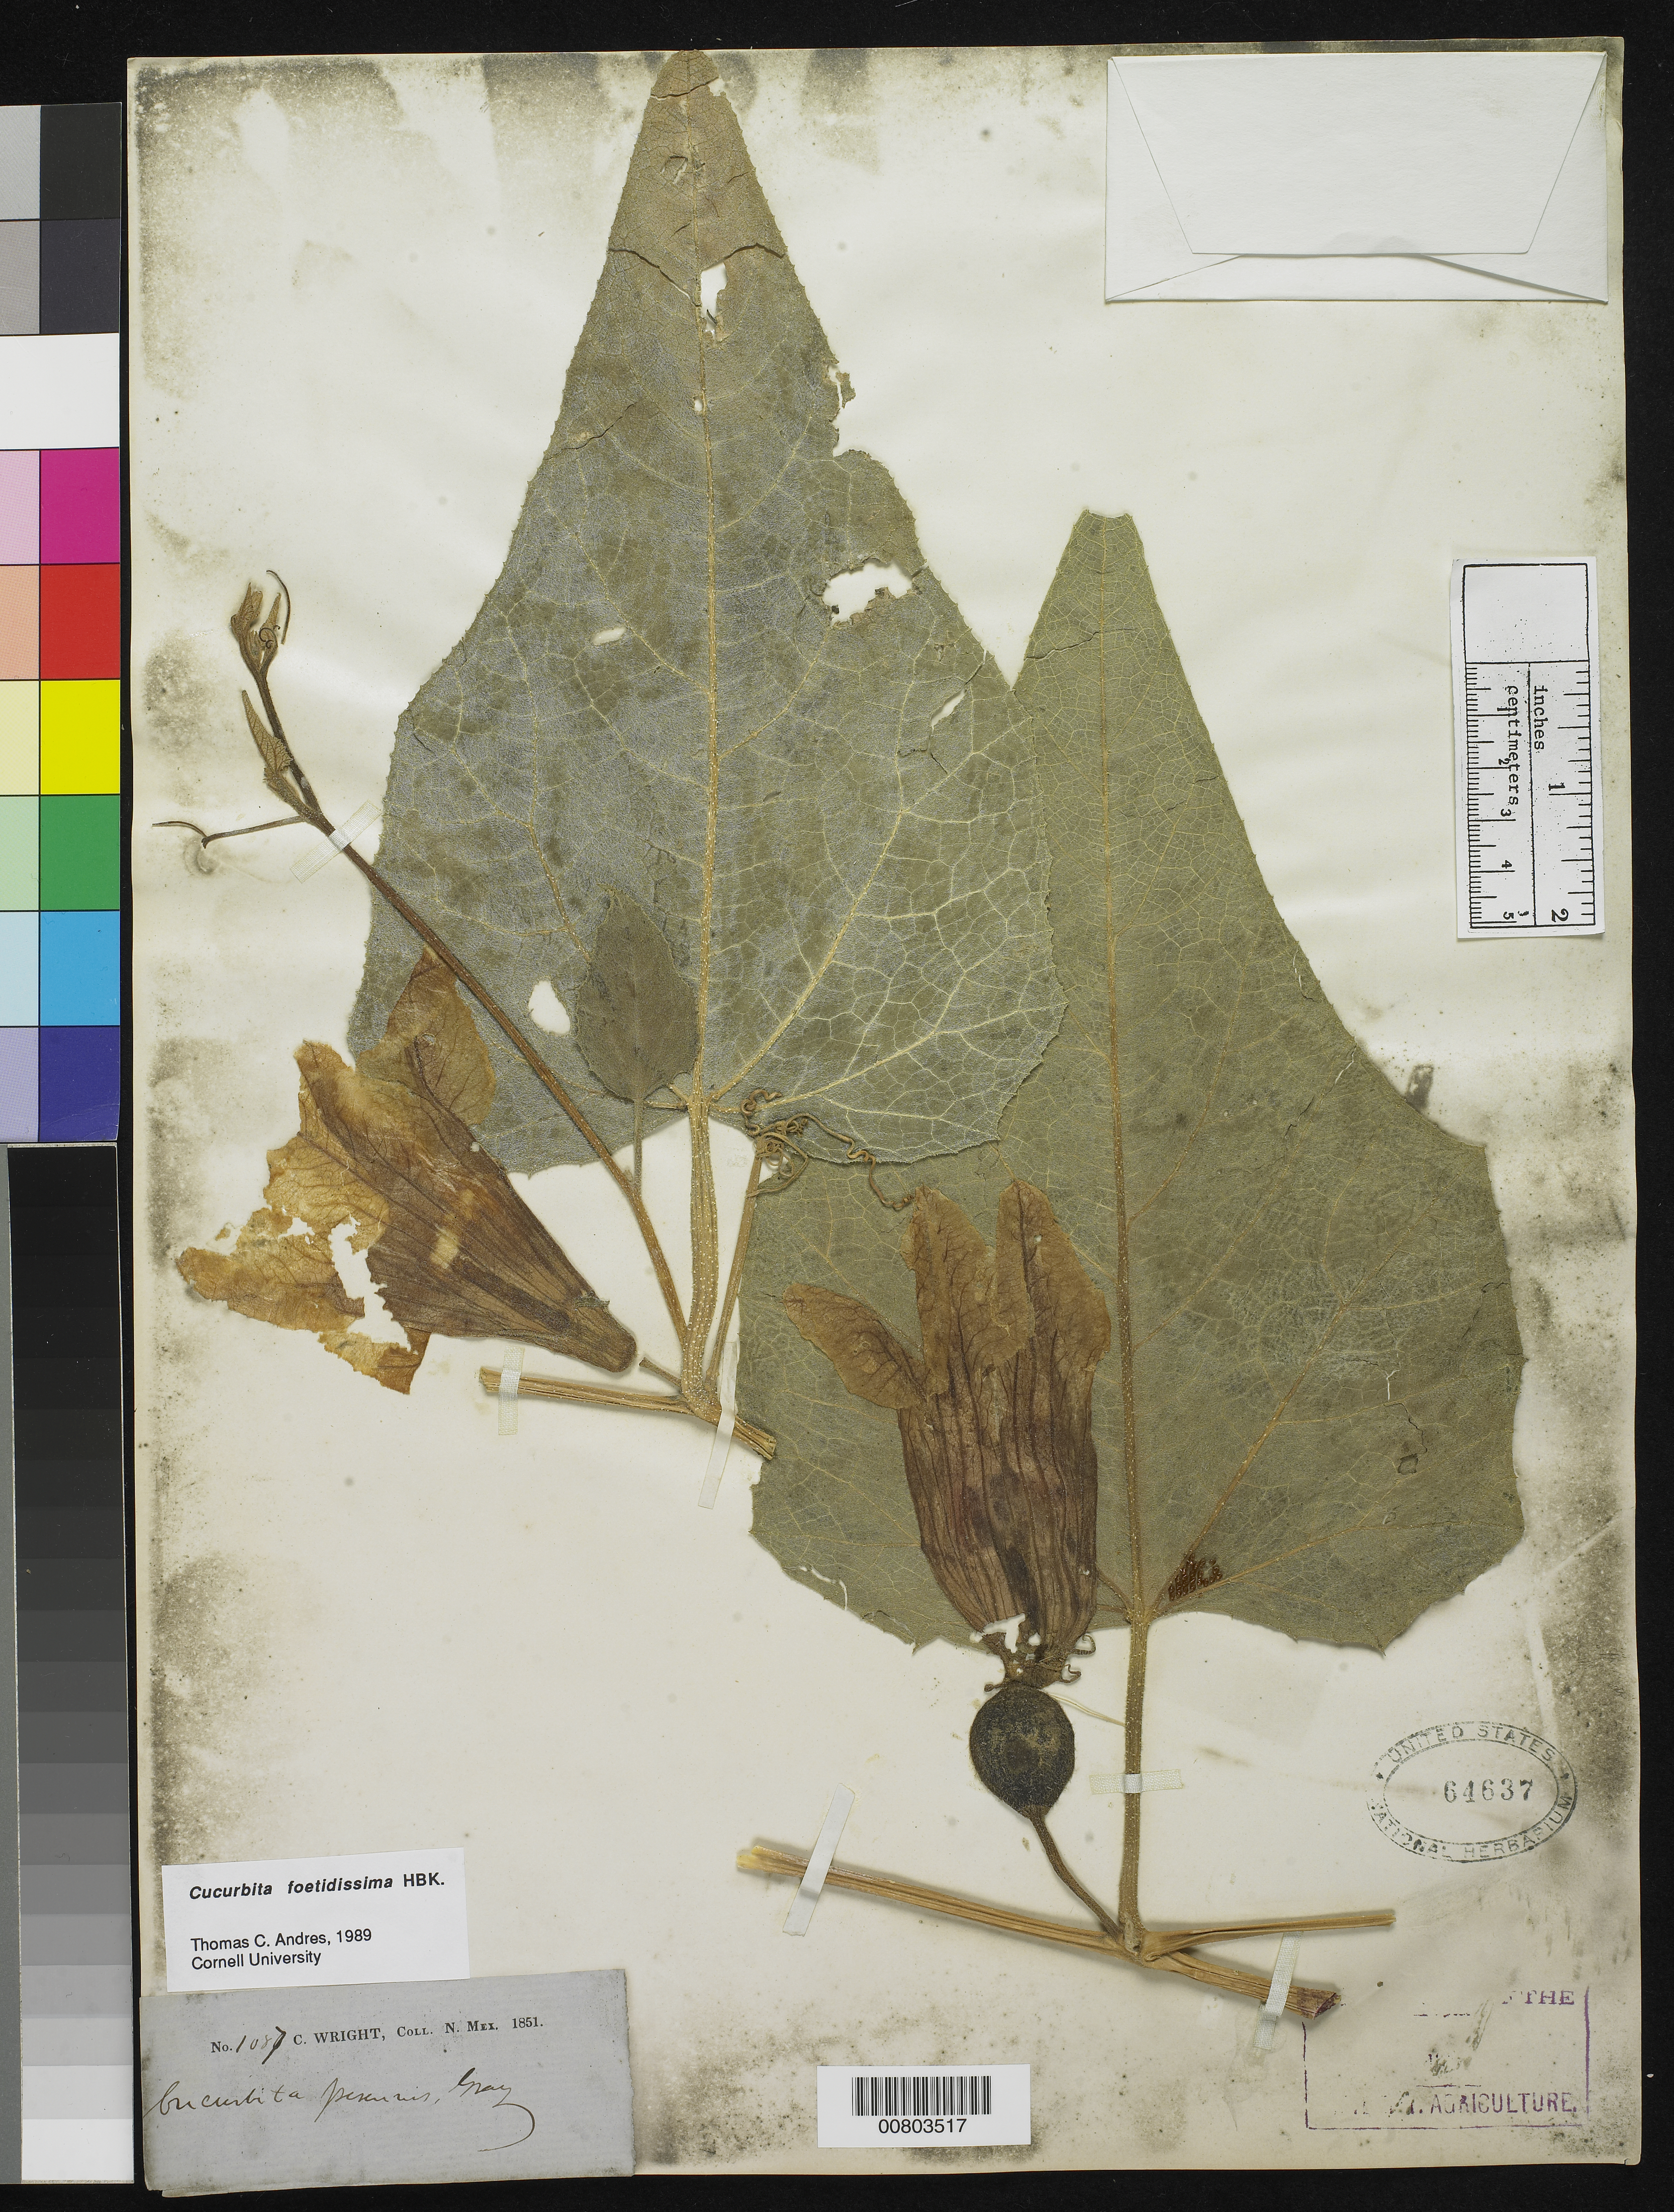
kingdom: Plantae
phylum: Tracheophyta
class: Magnoliopsida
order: Cucurbitales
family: Cucurbitaceae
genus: Cucurbita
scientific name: Cucurbita foetidissima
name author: Kunth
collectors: C. Wright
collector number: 1087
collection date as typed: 1851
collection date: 1851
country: United States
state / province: New Mexico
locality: New Mexico.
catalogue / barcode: US 64637